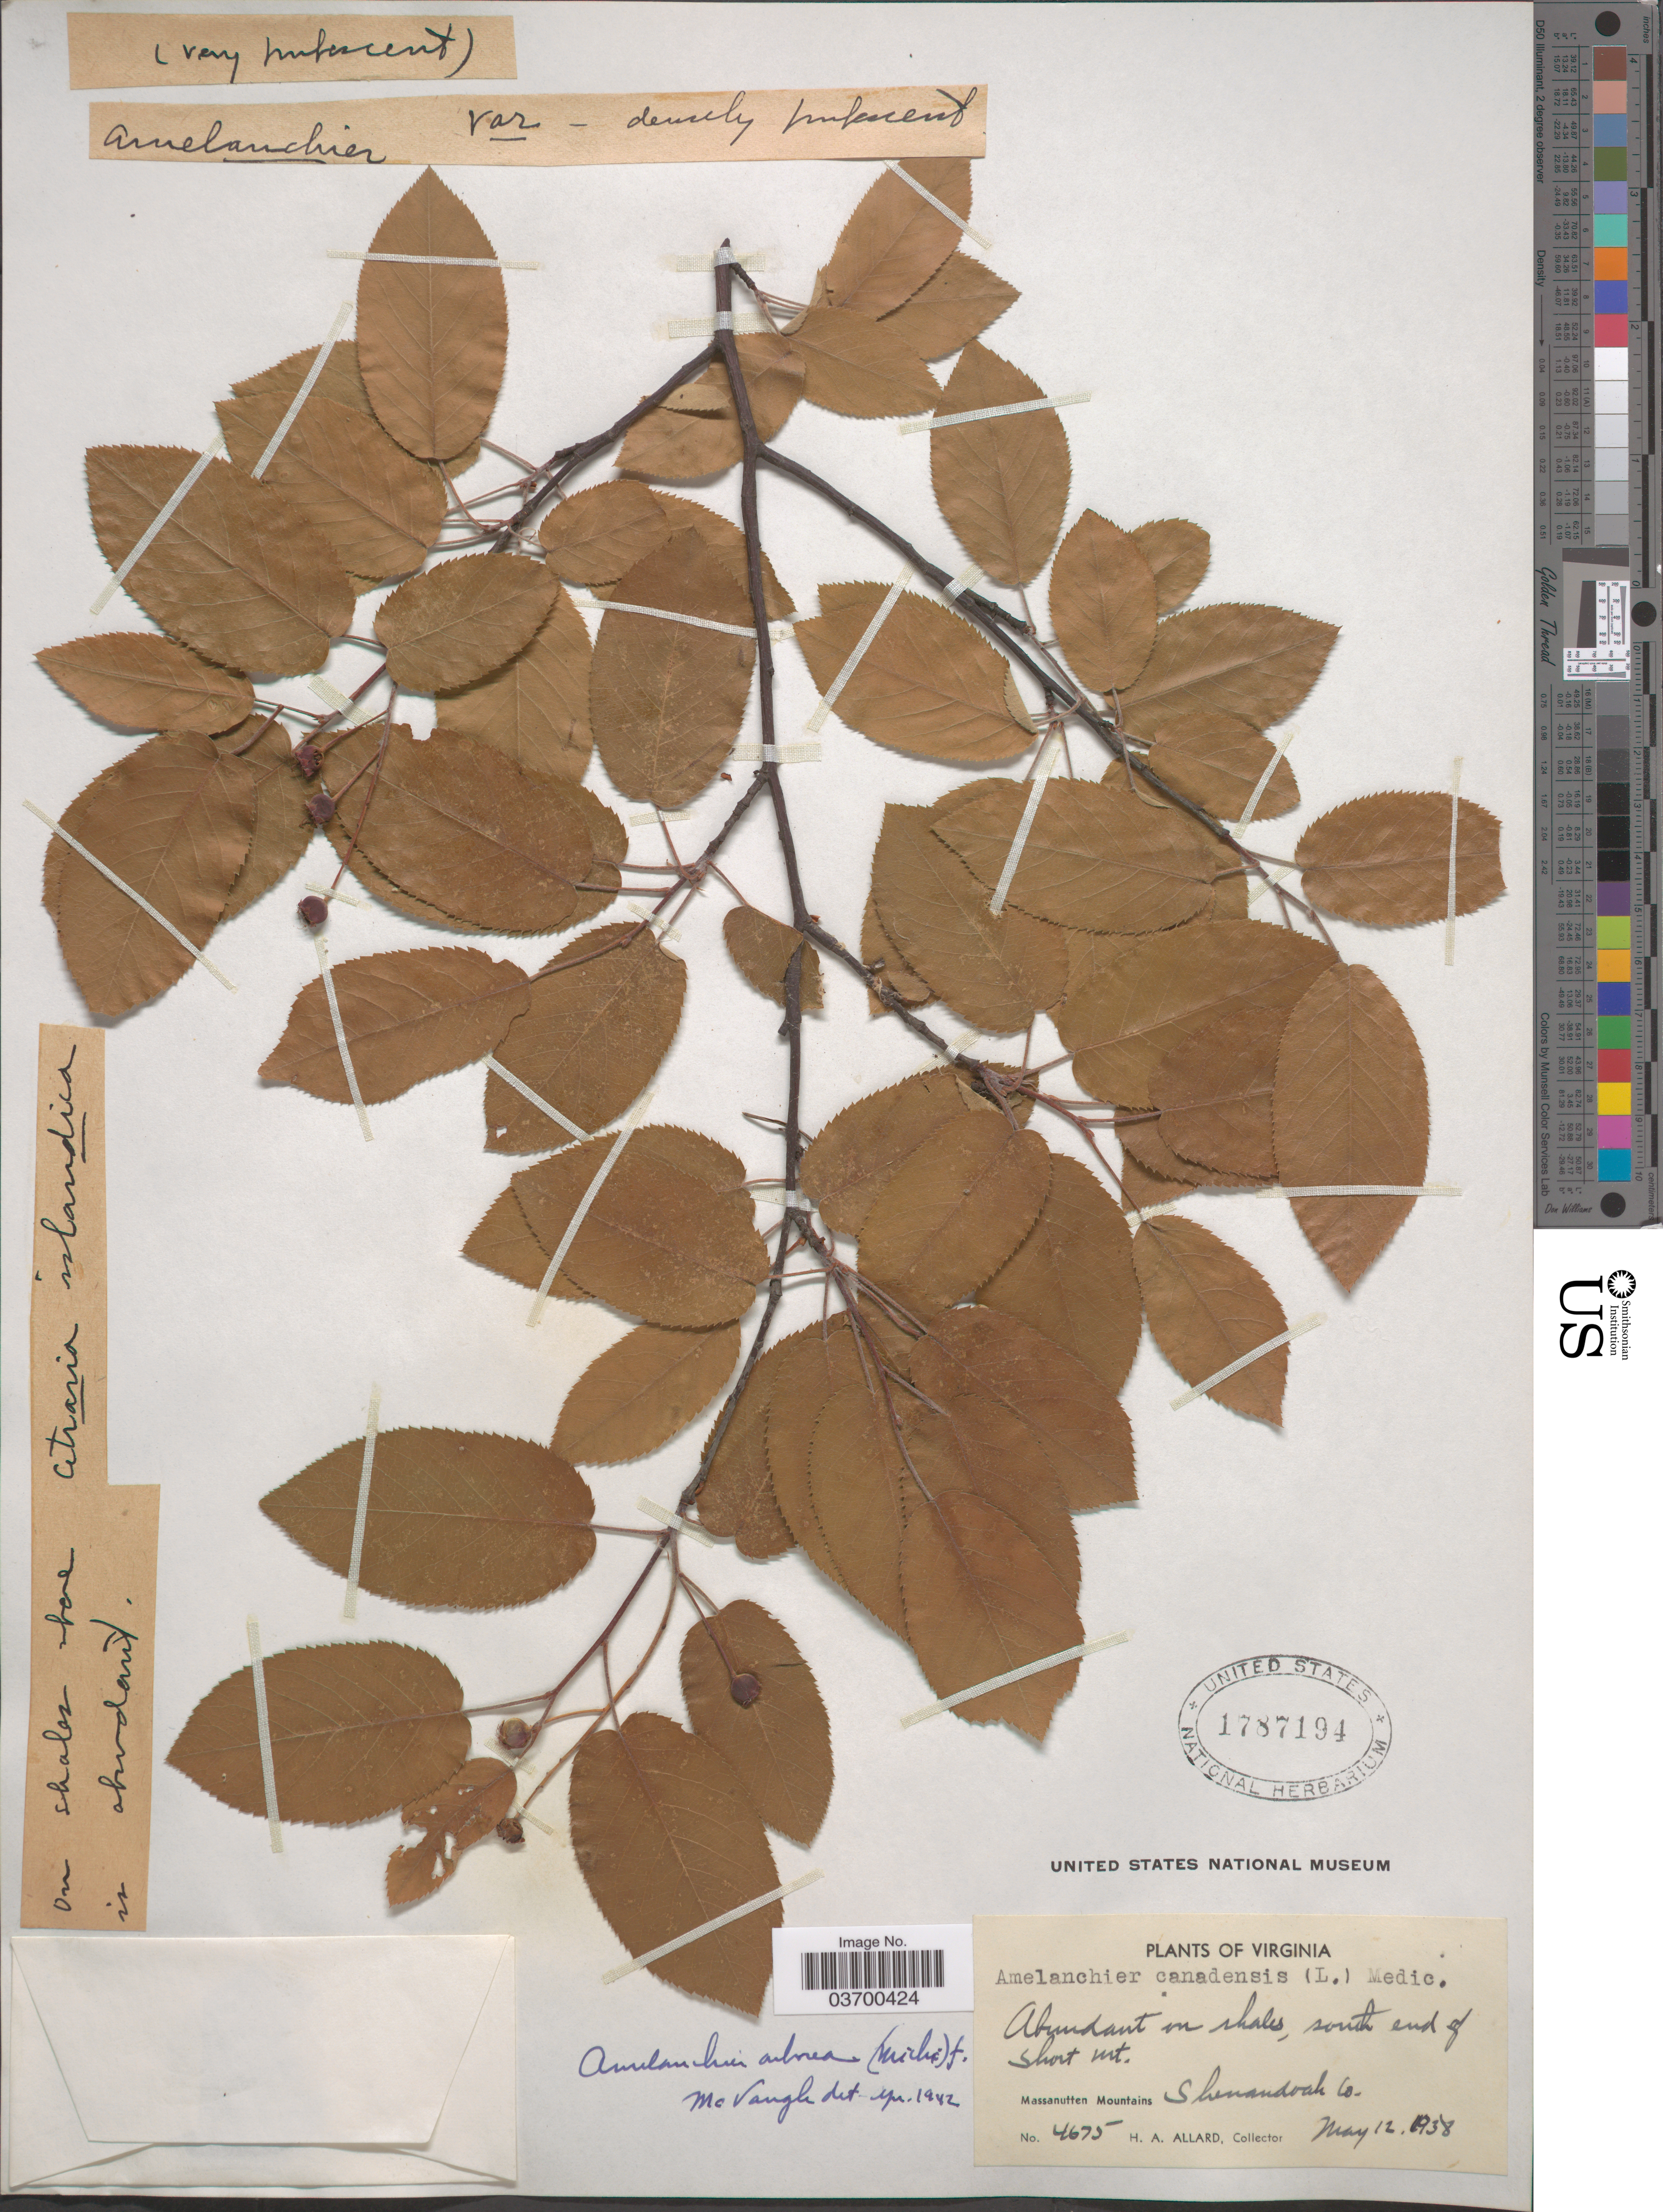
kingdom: Plantae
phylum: Tracheophyta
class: Magnoliopsida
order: Rosales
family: Rosaceae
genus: Amelanchier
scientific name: Amelanchier canadensis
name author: (L.) Medic.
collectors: H. A. Allard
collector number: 4675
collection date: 1938-05-12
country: United States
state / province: Virginia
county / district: Shenandoah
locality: South end of Short Mt. Massanutten Mountains Shenandoah Co.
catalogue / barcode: US 1787194